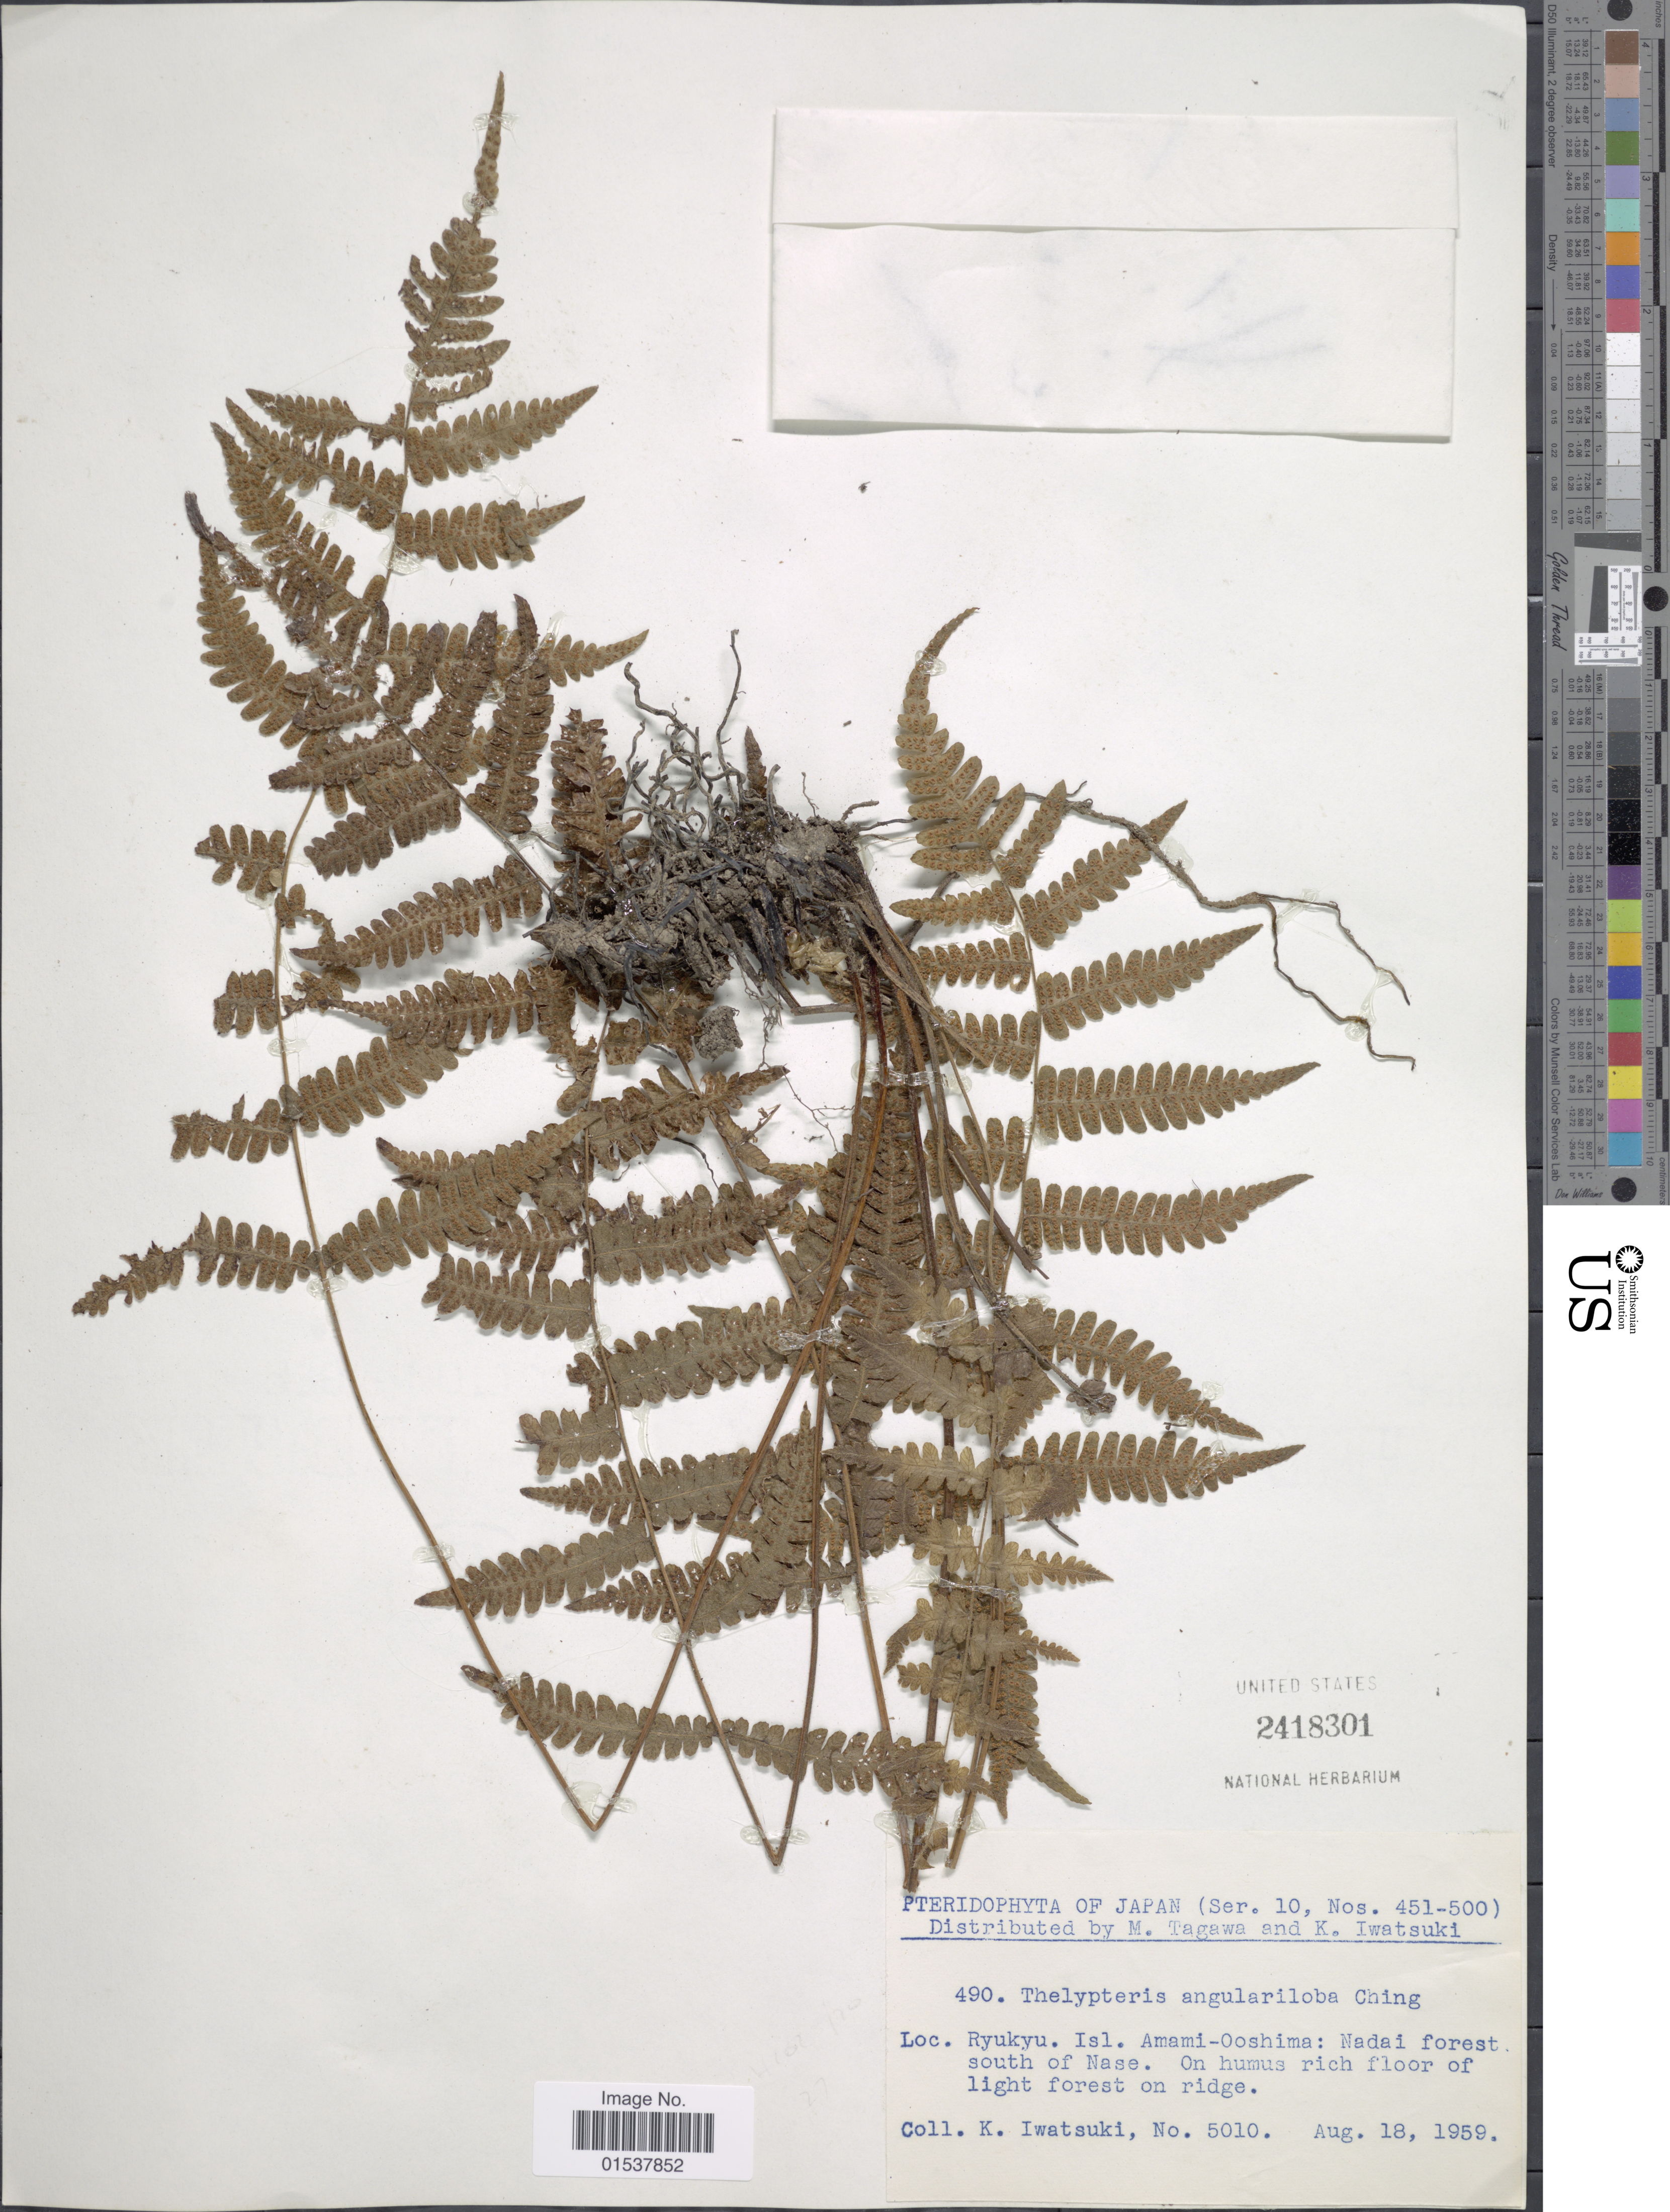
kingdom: Plantae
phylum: Tracheophyta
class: Polypodiopsida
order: Polypodiales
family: Thelypteridaceae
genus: Parathelypteris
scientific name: Parathelypteris angulariloba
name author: (Ching) Ching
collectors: K. Iwatsuki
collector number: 5010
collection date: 1959-08-18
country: Japan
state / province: Okinawa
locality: Ryukyu. Isl. Amami-Ooshima: Nadai forest south of Nase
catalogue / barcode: US 2418301